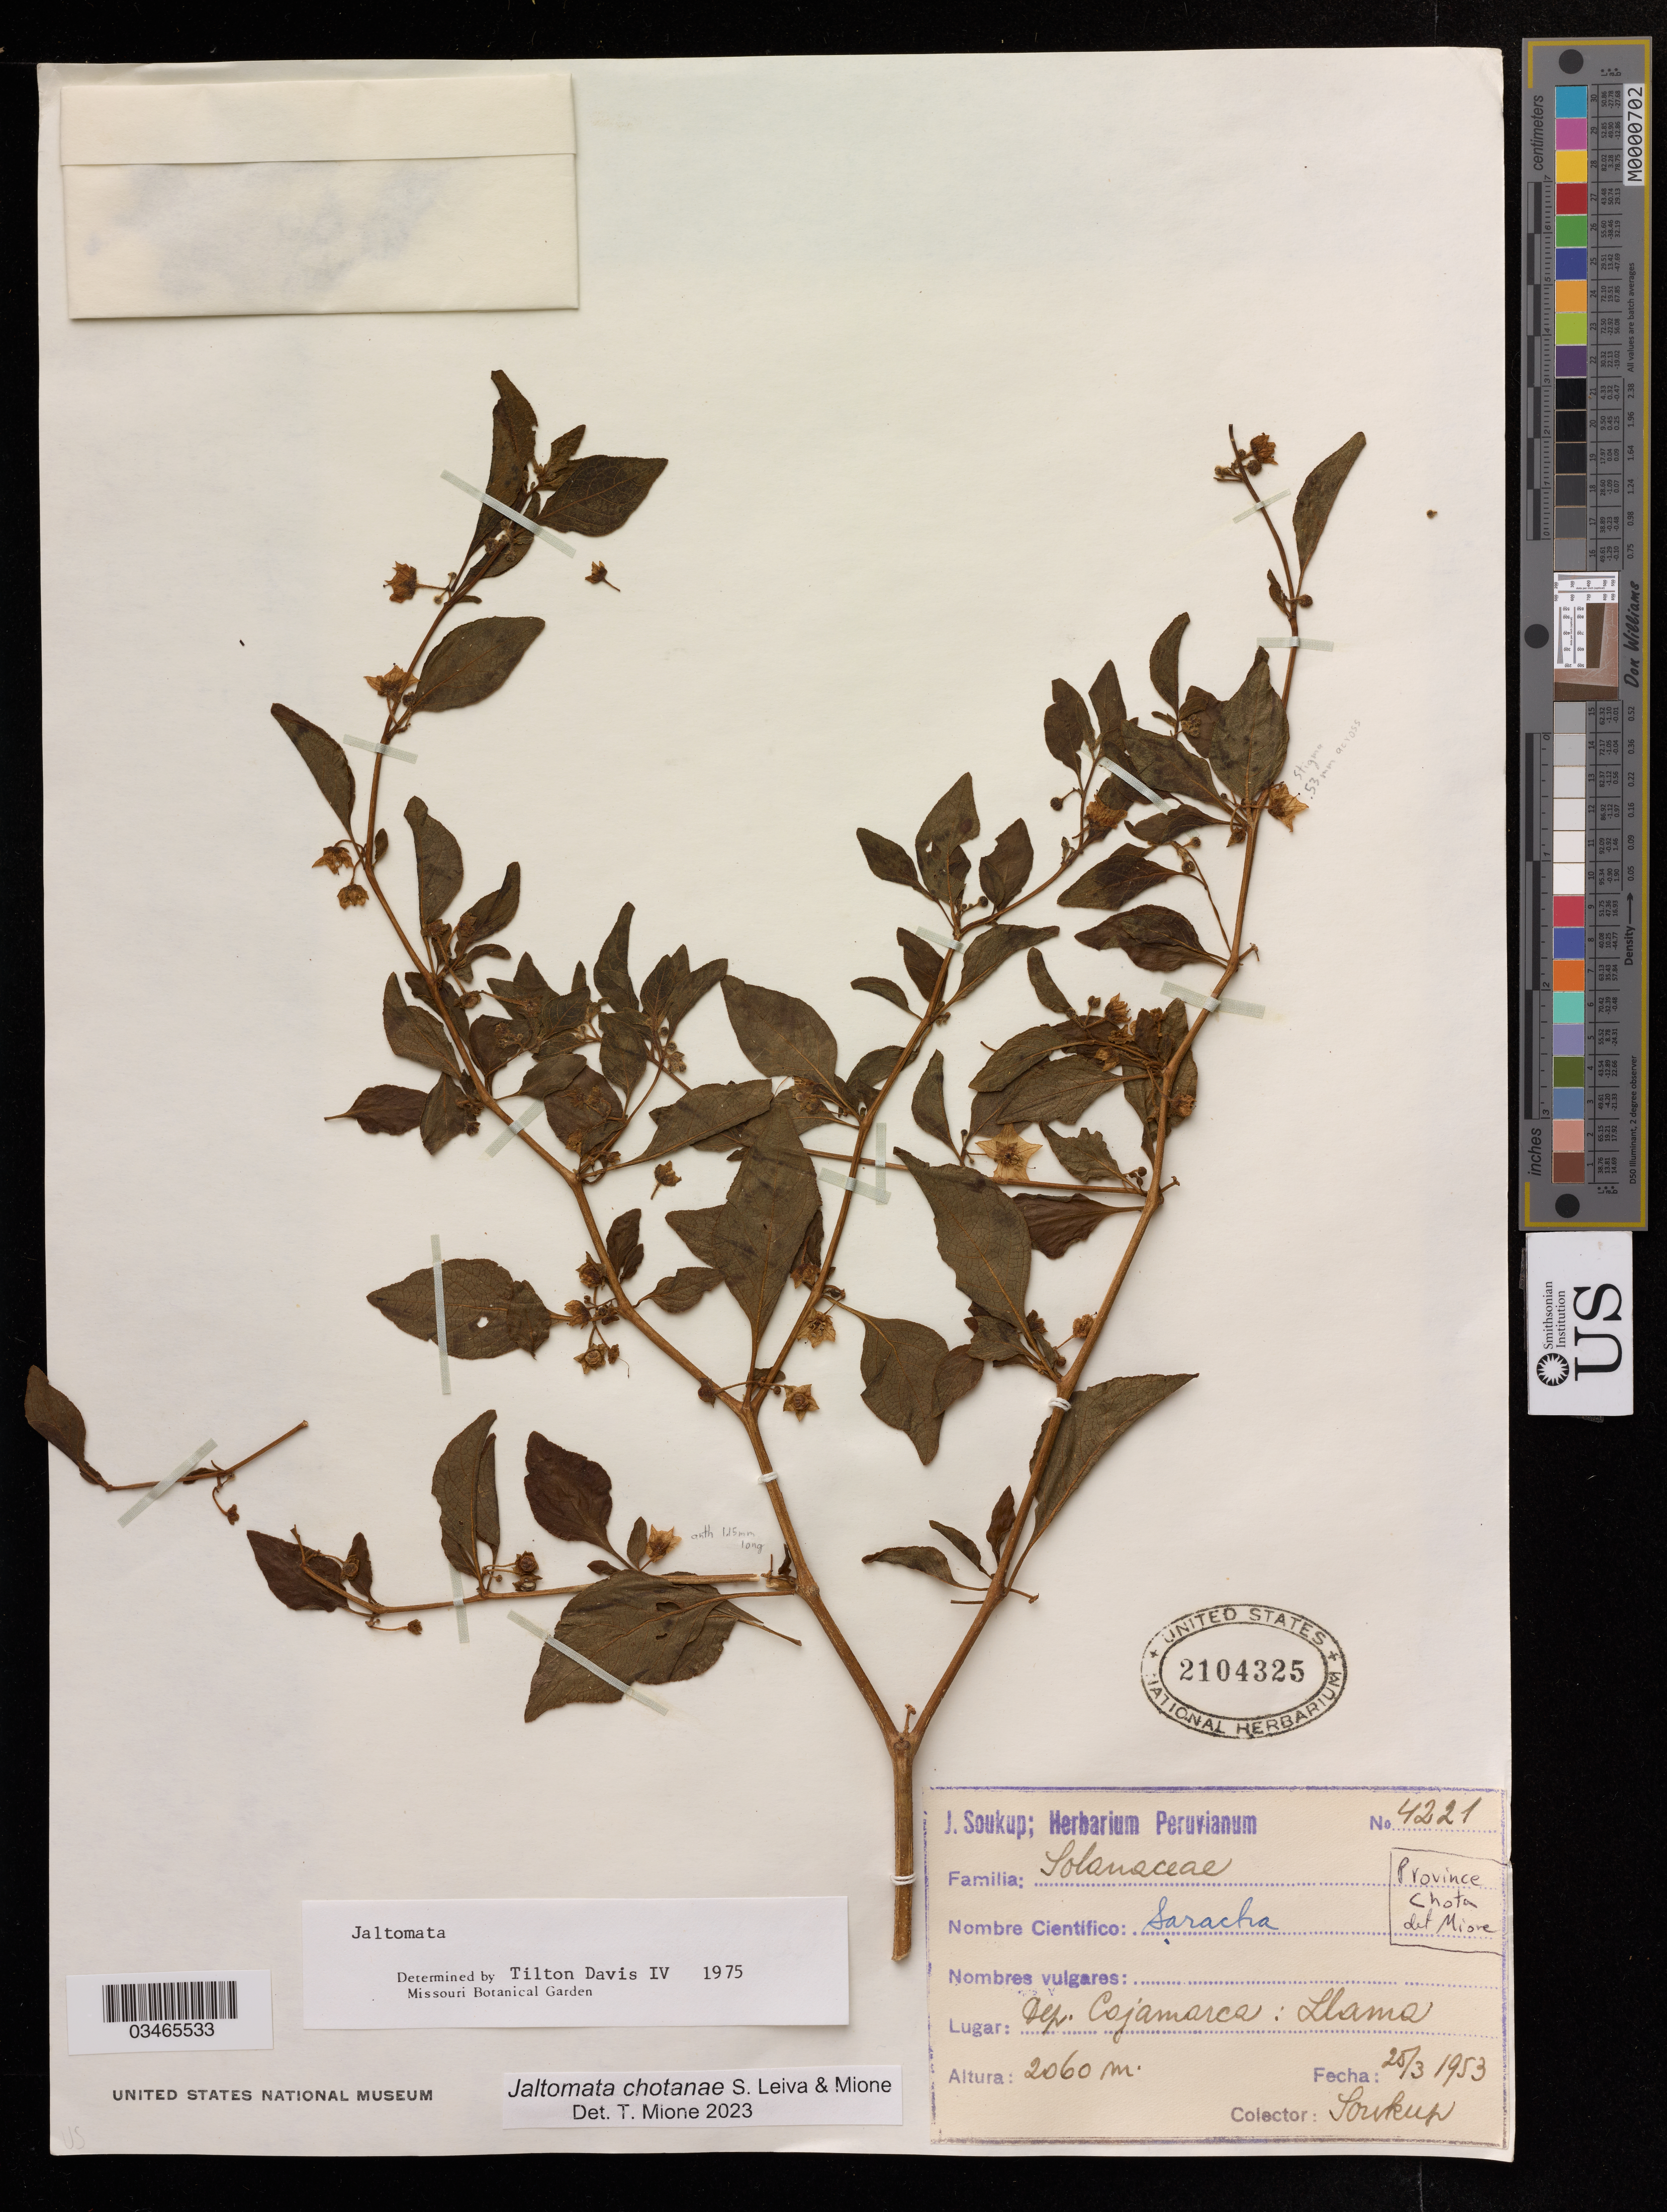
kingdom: Plantae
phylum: Tracheophyta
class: Magnoliopsida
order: Solanales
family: Solanaceae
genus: Jaltomata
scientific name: Jaltomata chotanae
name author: S. Leiva & Mione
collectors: Soukop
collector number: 4221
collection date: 1953-03-25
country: Peru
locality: Alp. Cojamarca: llama.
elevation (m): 2060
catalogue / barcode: US 2104325